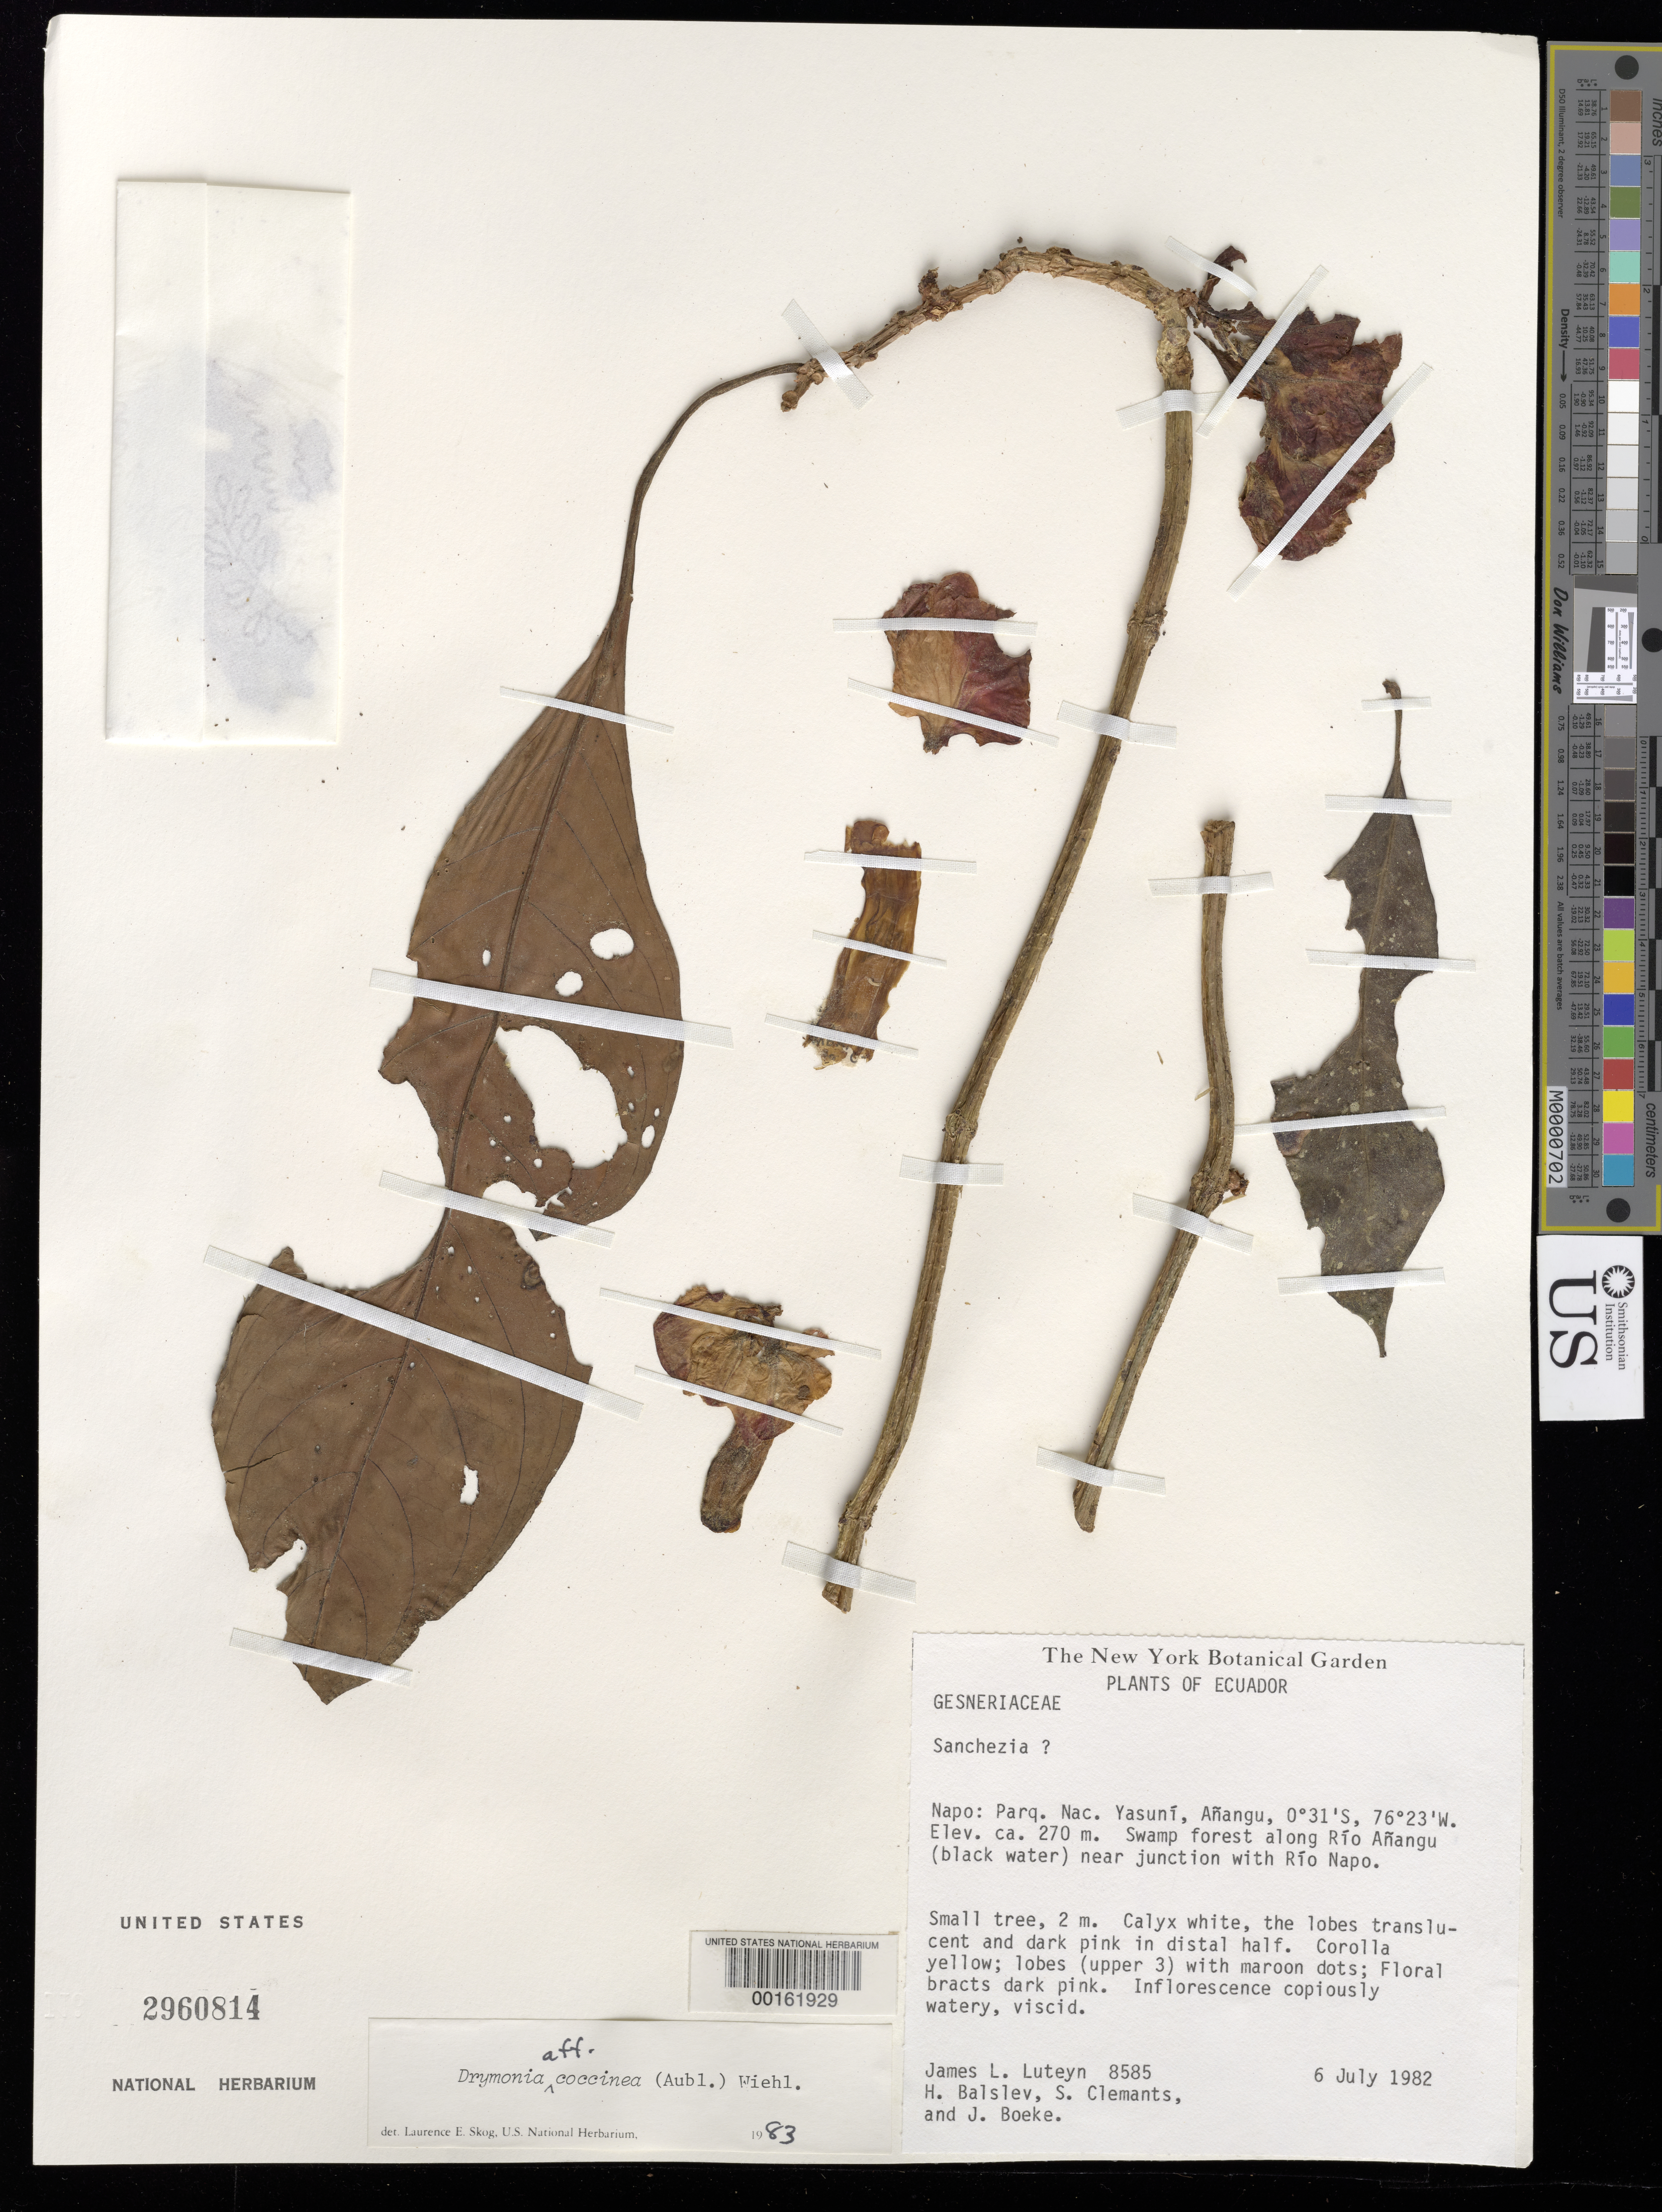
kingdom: Plantae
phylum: Tracheophyta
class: Magnoliopsida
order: Lamiales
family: Gesneriaceae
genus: Drymonia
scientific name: Drymonia coccinea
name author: (Aubl.) Wiehler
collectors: J. L. Luteyn & et al.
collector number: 8585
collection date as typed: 06 Jul 1982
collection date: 1982-07-06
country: Ecuador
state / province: Napo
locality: Parq Nac Yasuni, Anangu, along Rio Anangu near junction with Rio Napo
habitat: Swamp forest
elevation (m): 270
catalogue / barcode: US 2960814